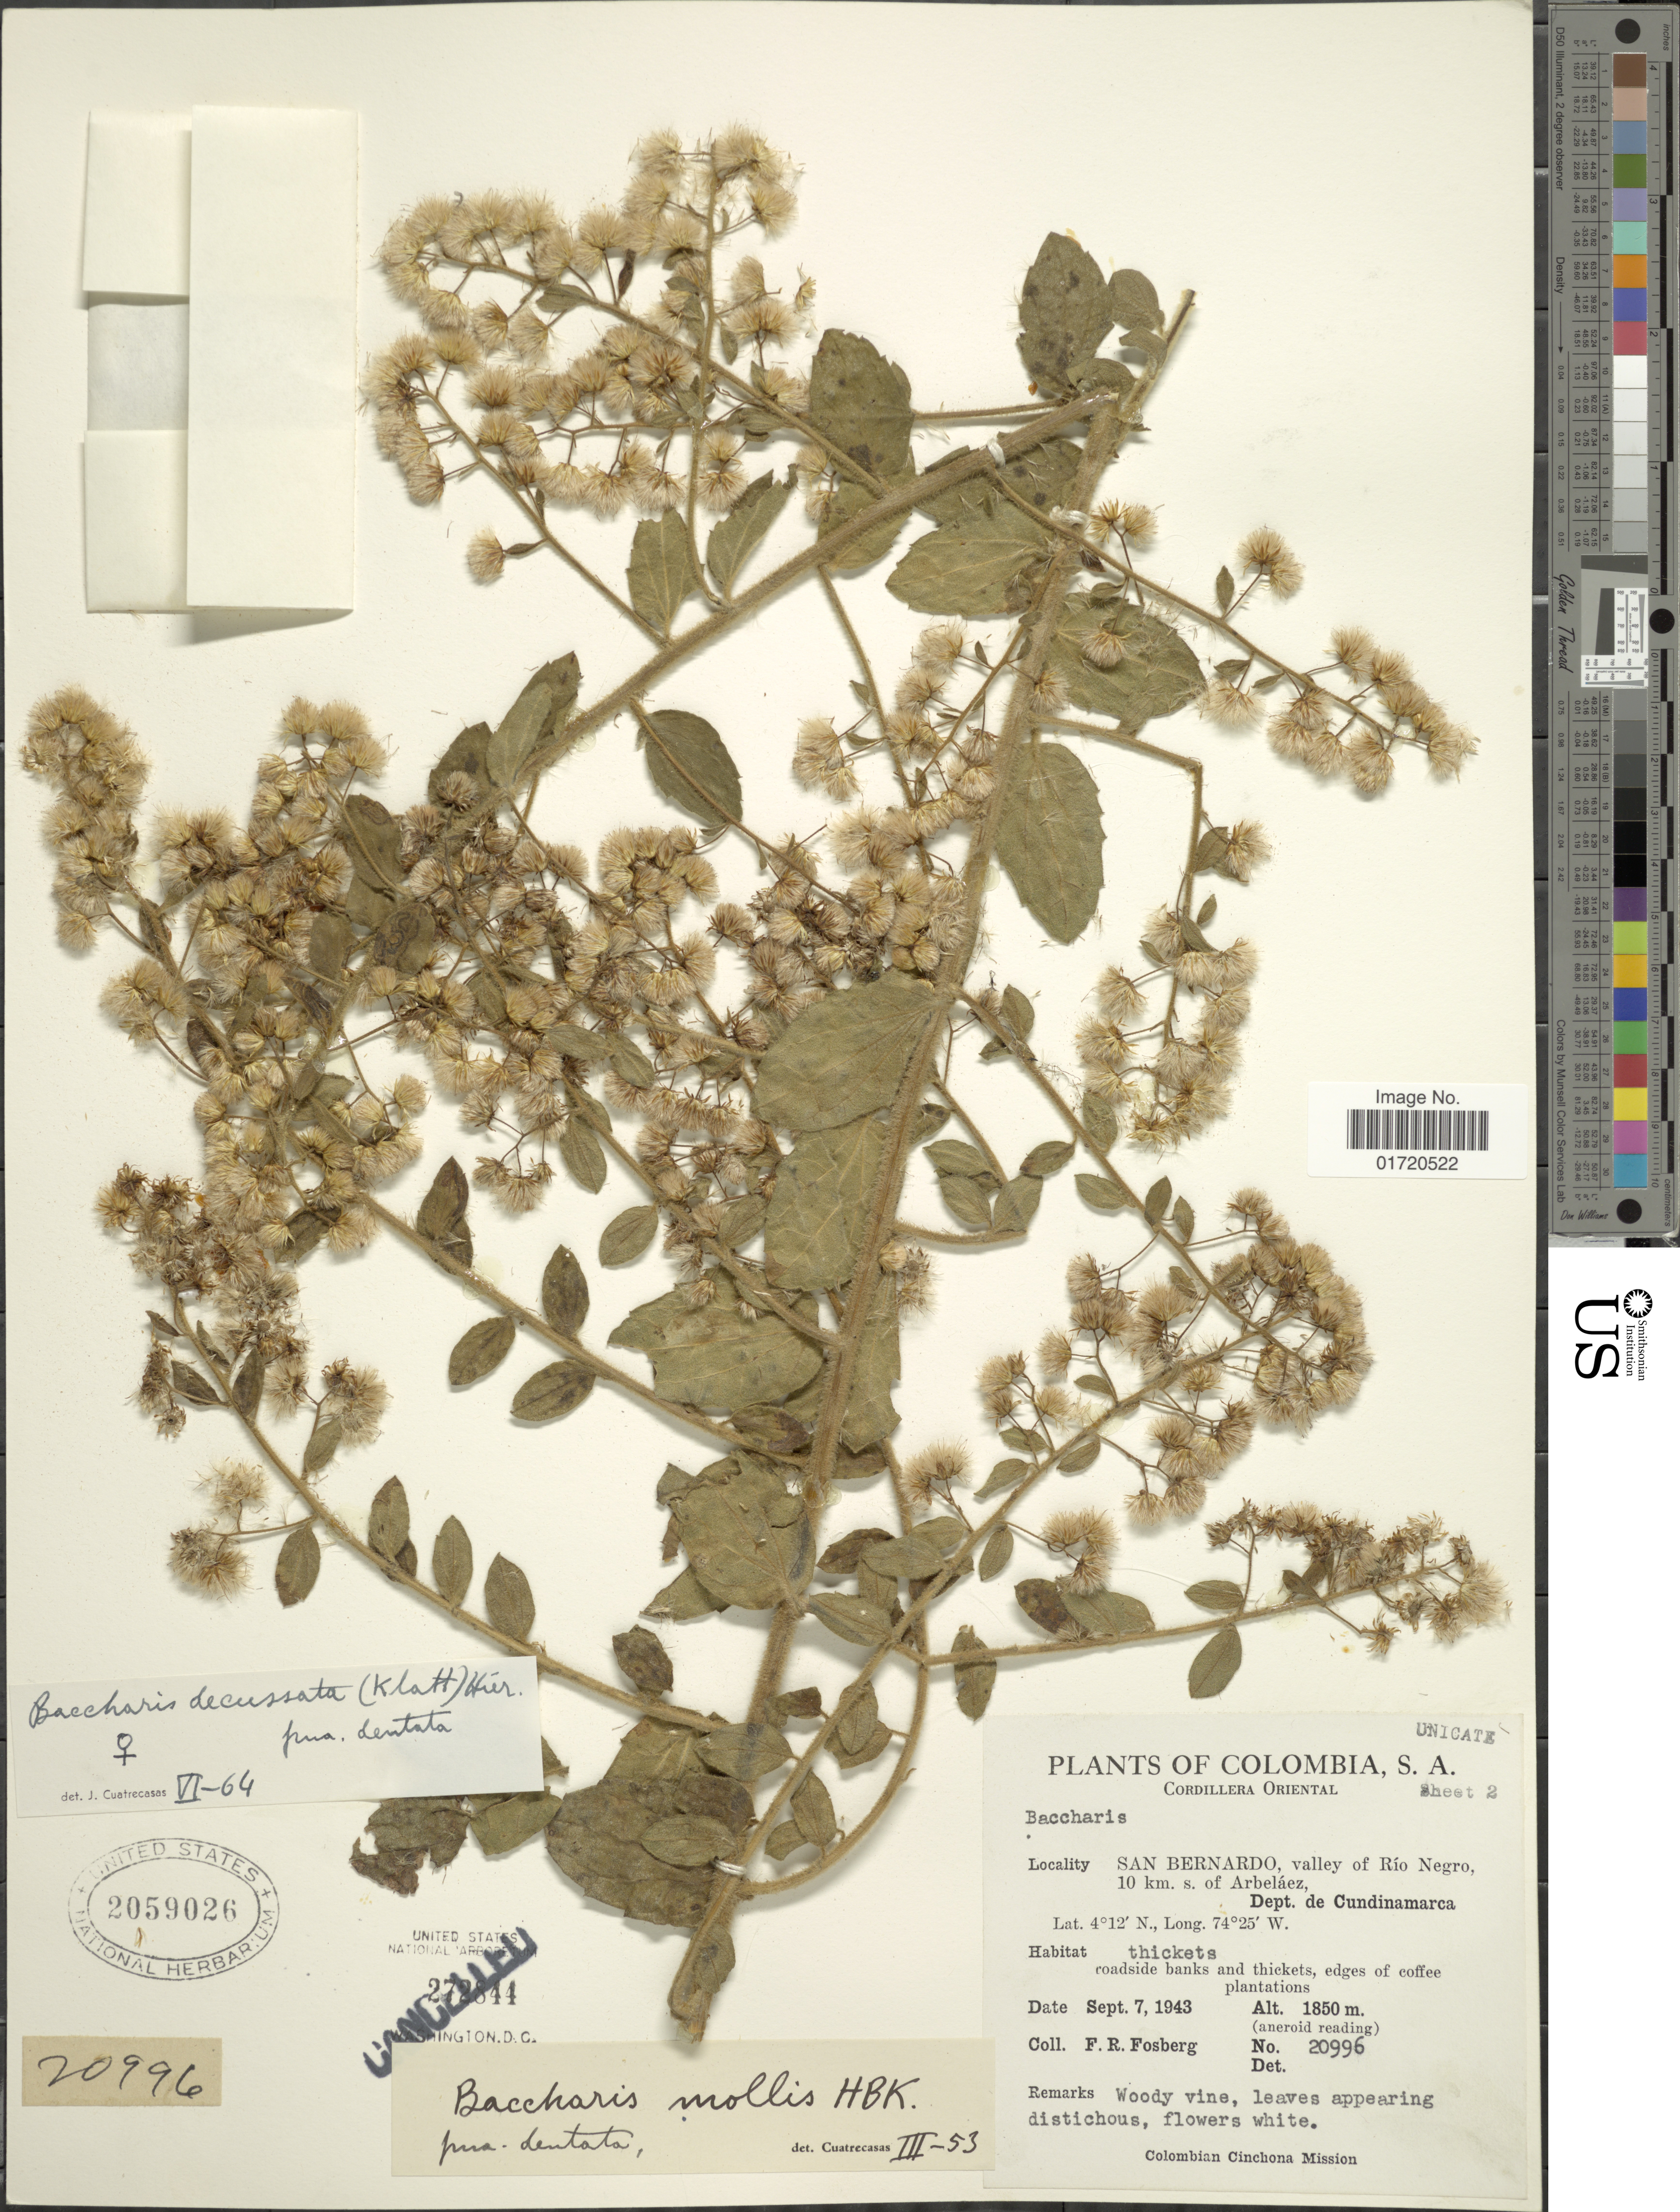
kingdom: Plantae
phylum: Tracheophyta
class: Magnoliopsida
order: Asterales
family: Asteraceae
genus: Baccharis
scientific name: Baccharis decussata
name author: (Klatt) Hieron.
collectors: F. R. Fosberg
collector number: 20996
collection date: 1943-09-07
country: Colombia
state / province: Cundinamarca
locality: Cordillera Oriental. San Bernardo, valley of Rio Negro, 10 km. s, of Arbalaez.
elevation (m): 1850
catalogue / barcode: US 2059026